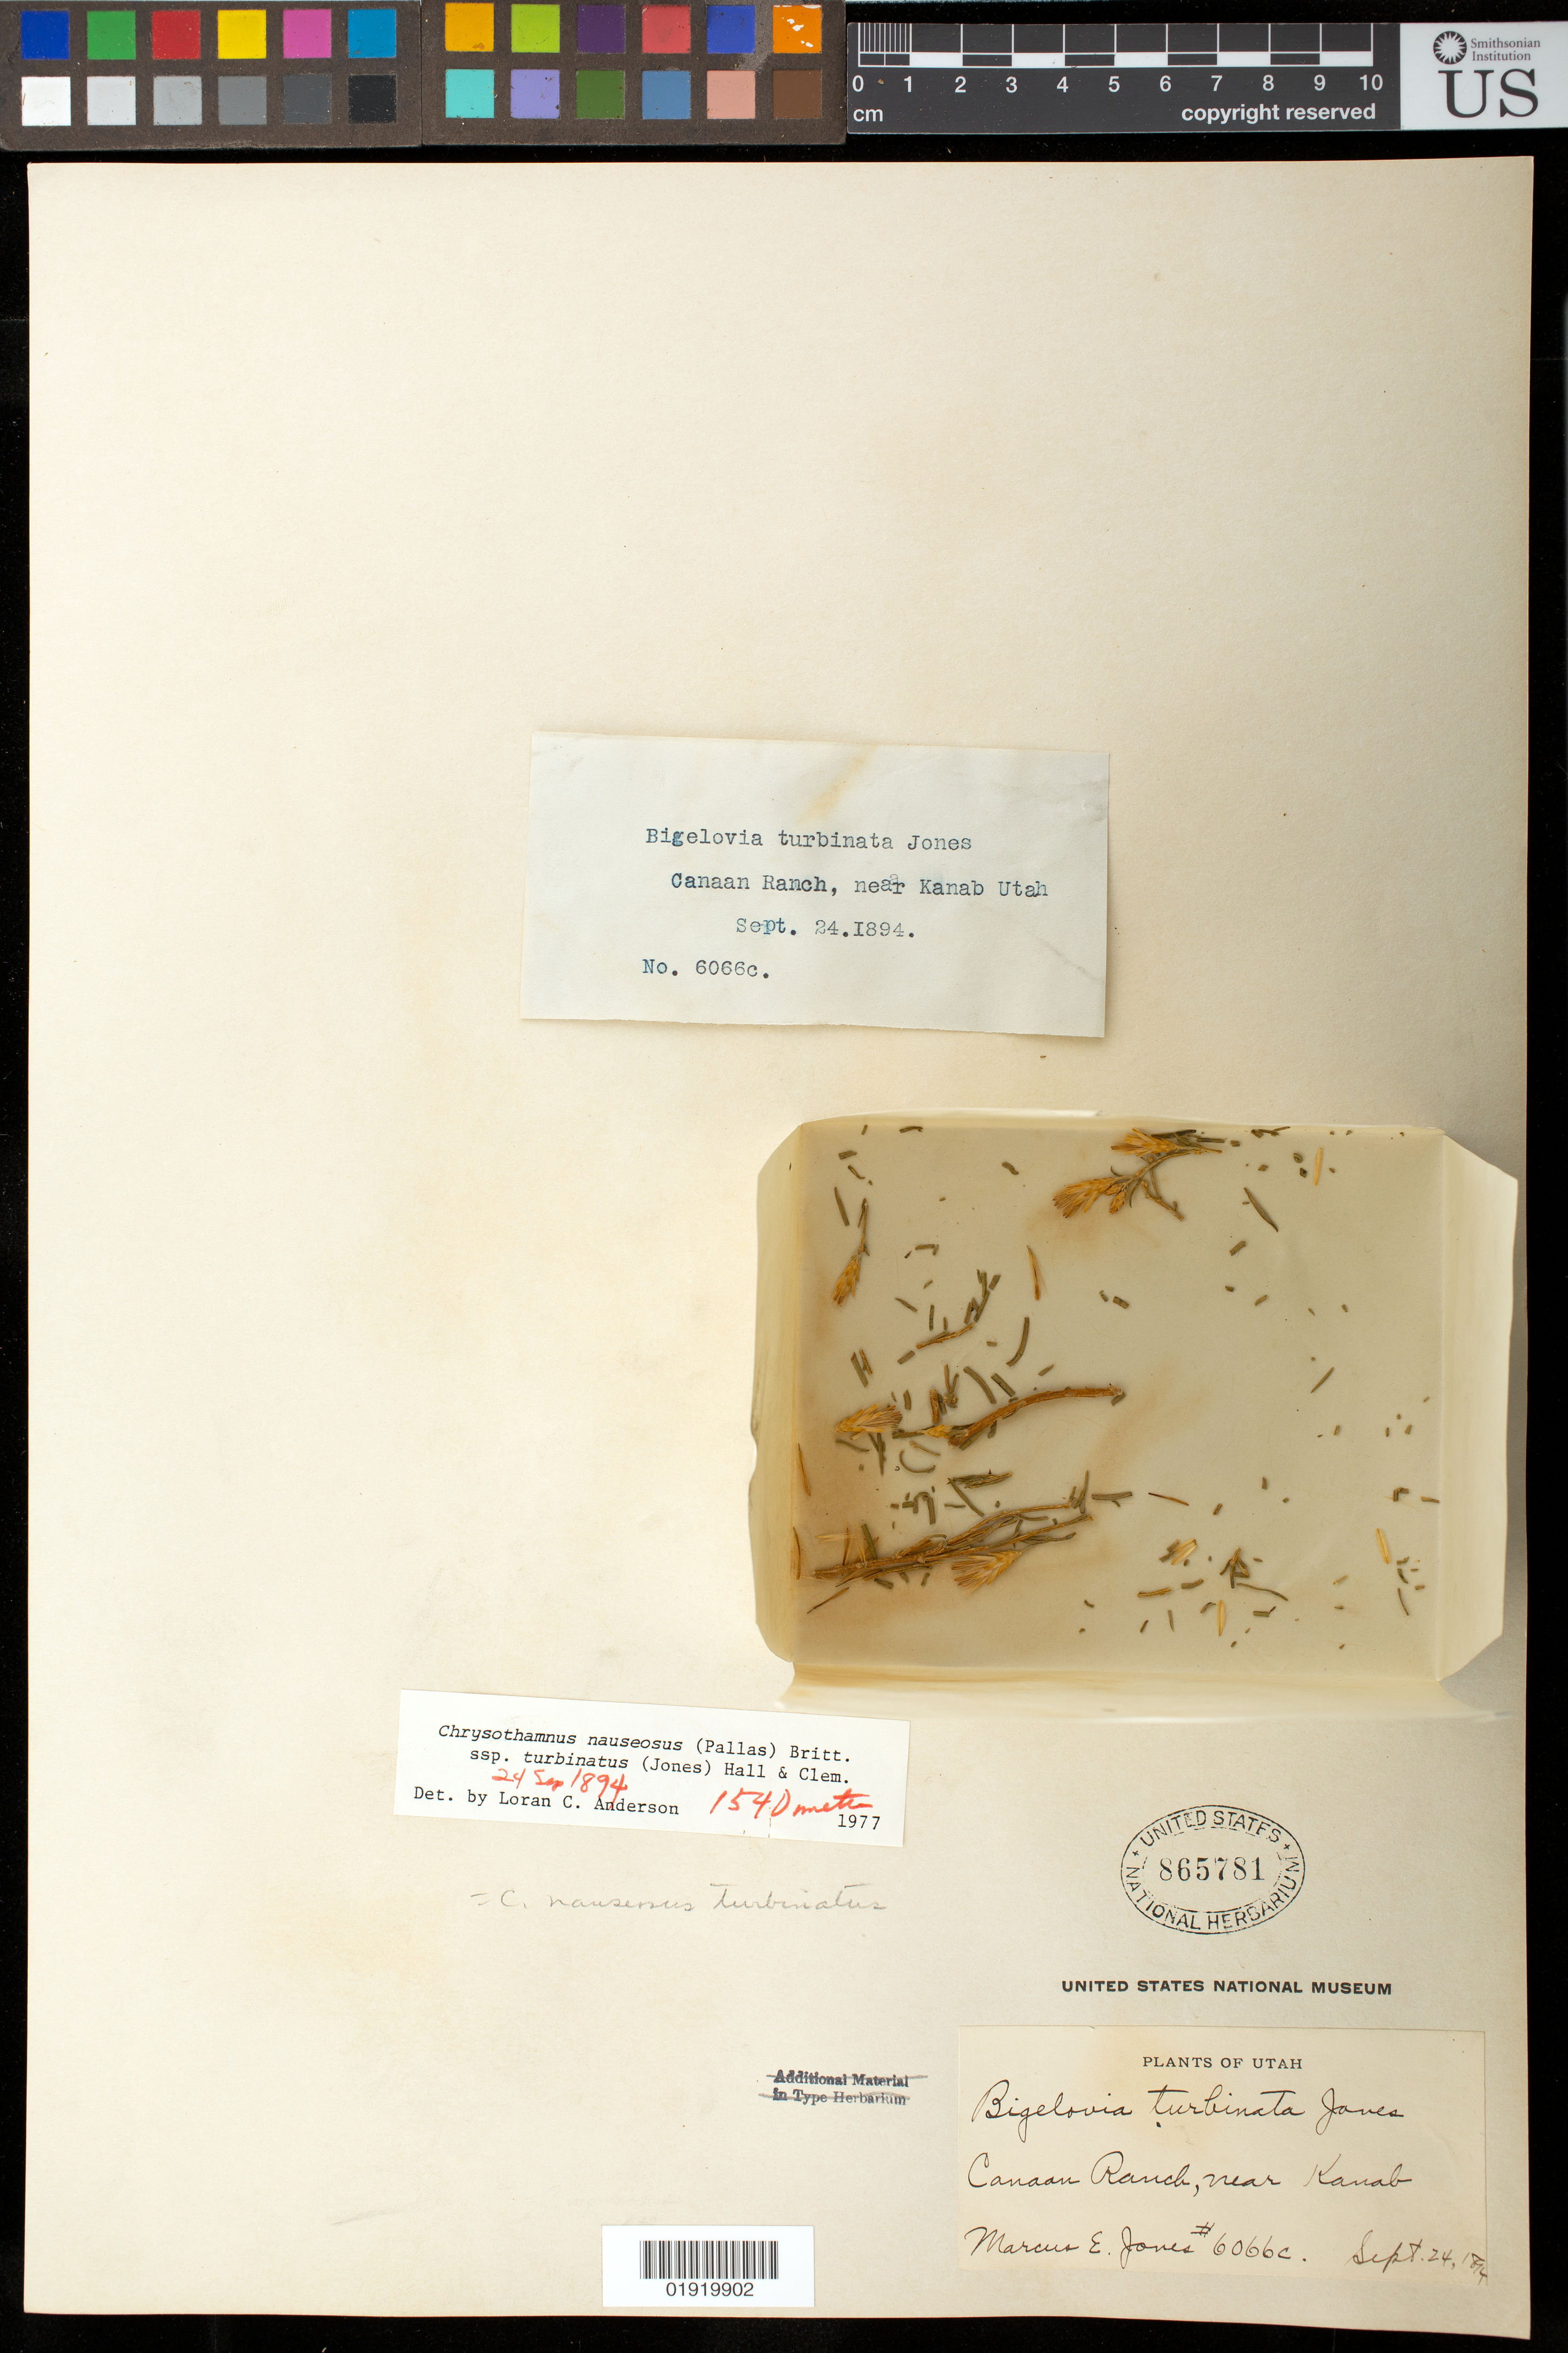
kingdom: Plantae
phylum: Tracheophyta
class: Magnoliopsida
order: Asterales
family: Asteraceae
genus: Bigelowia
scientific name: Bigelowia turbinata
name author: M.E. Jones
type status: Isotype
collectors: M. E. Jones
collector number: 6066 c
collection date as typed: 24 Sep 1894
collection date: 1894-09-24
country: United States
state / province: Utah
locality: Canaan Ranch, near Kanab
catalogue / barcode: US 865781